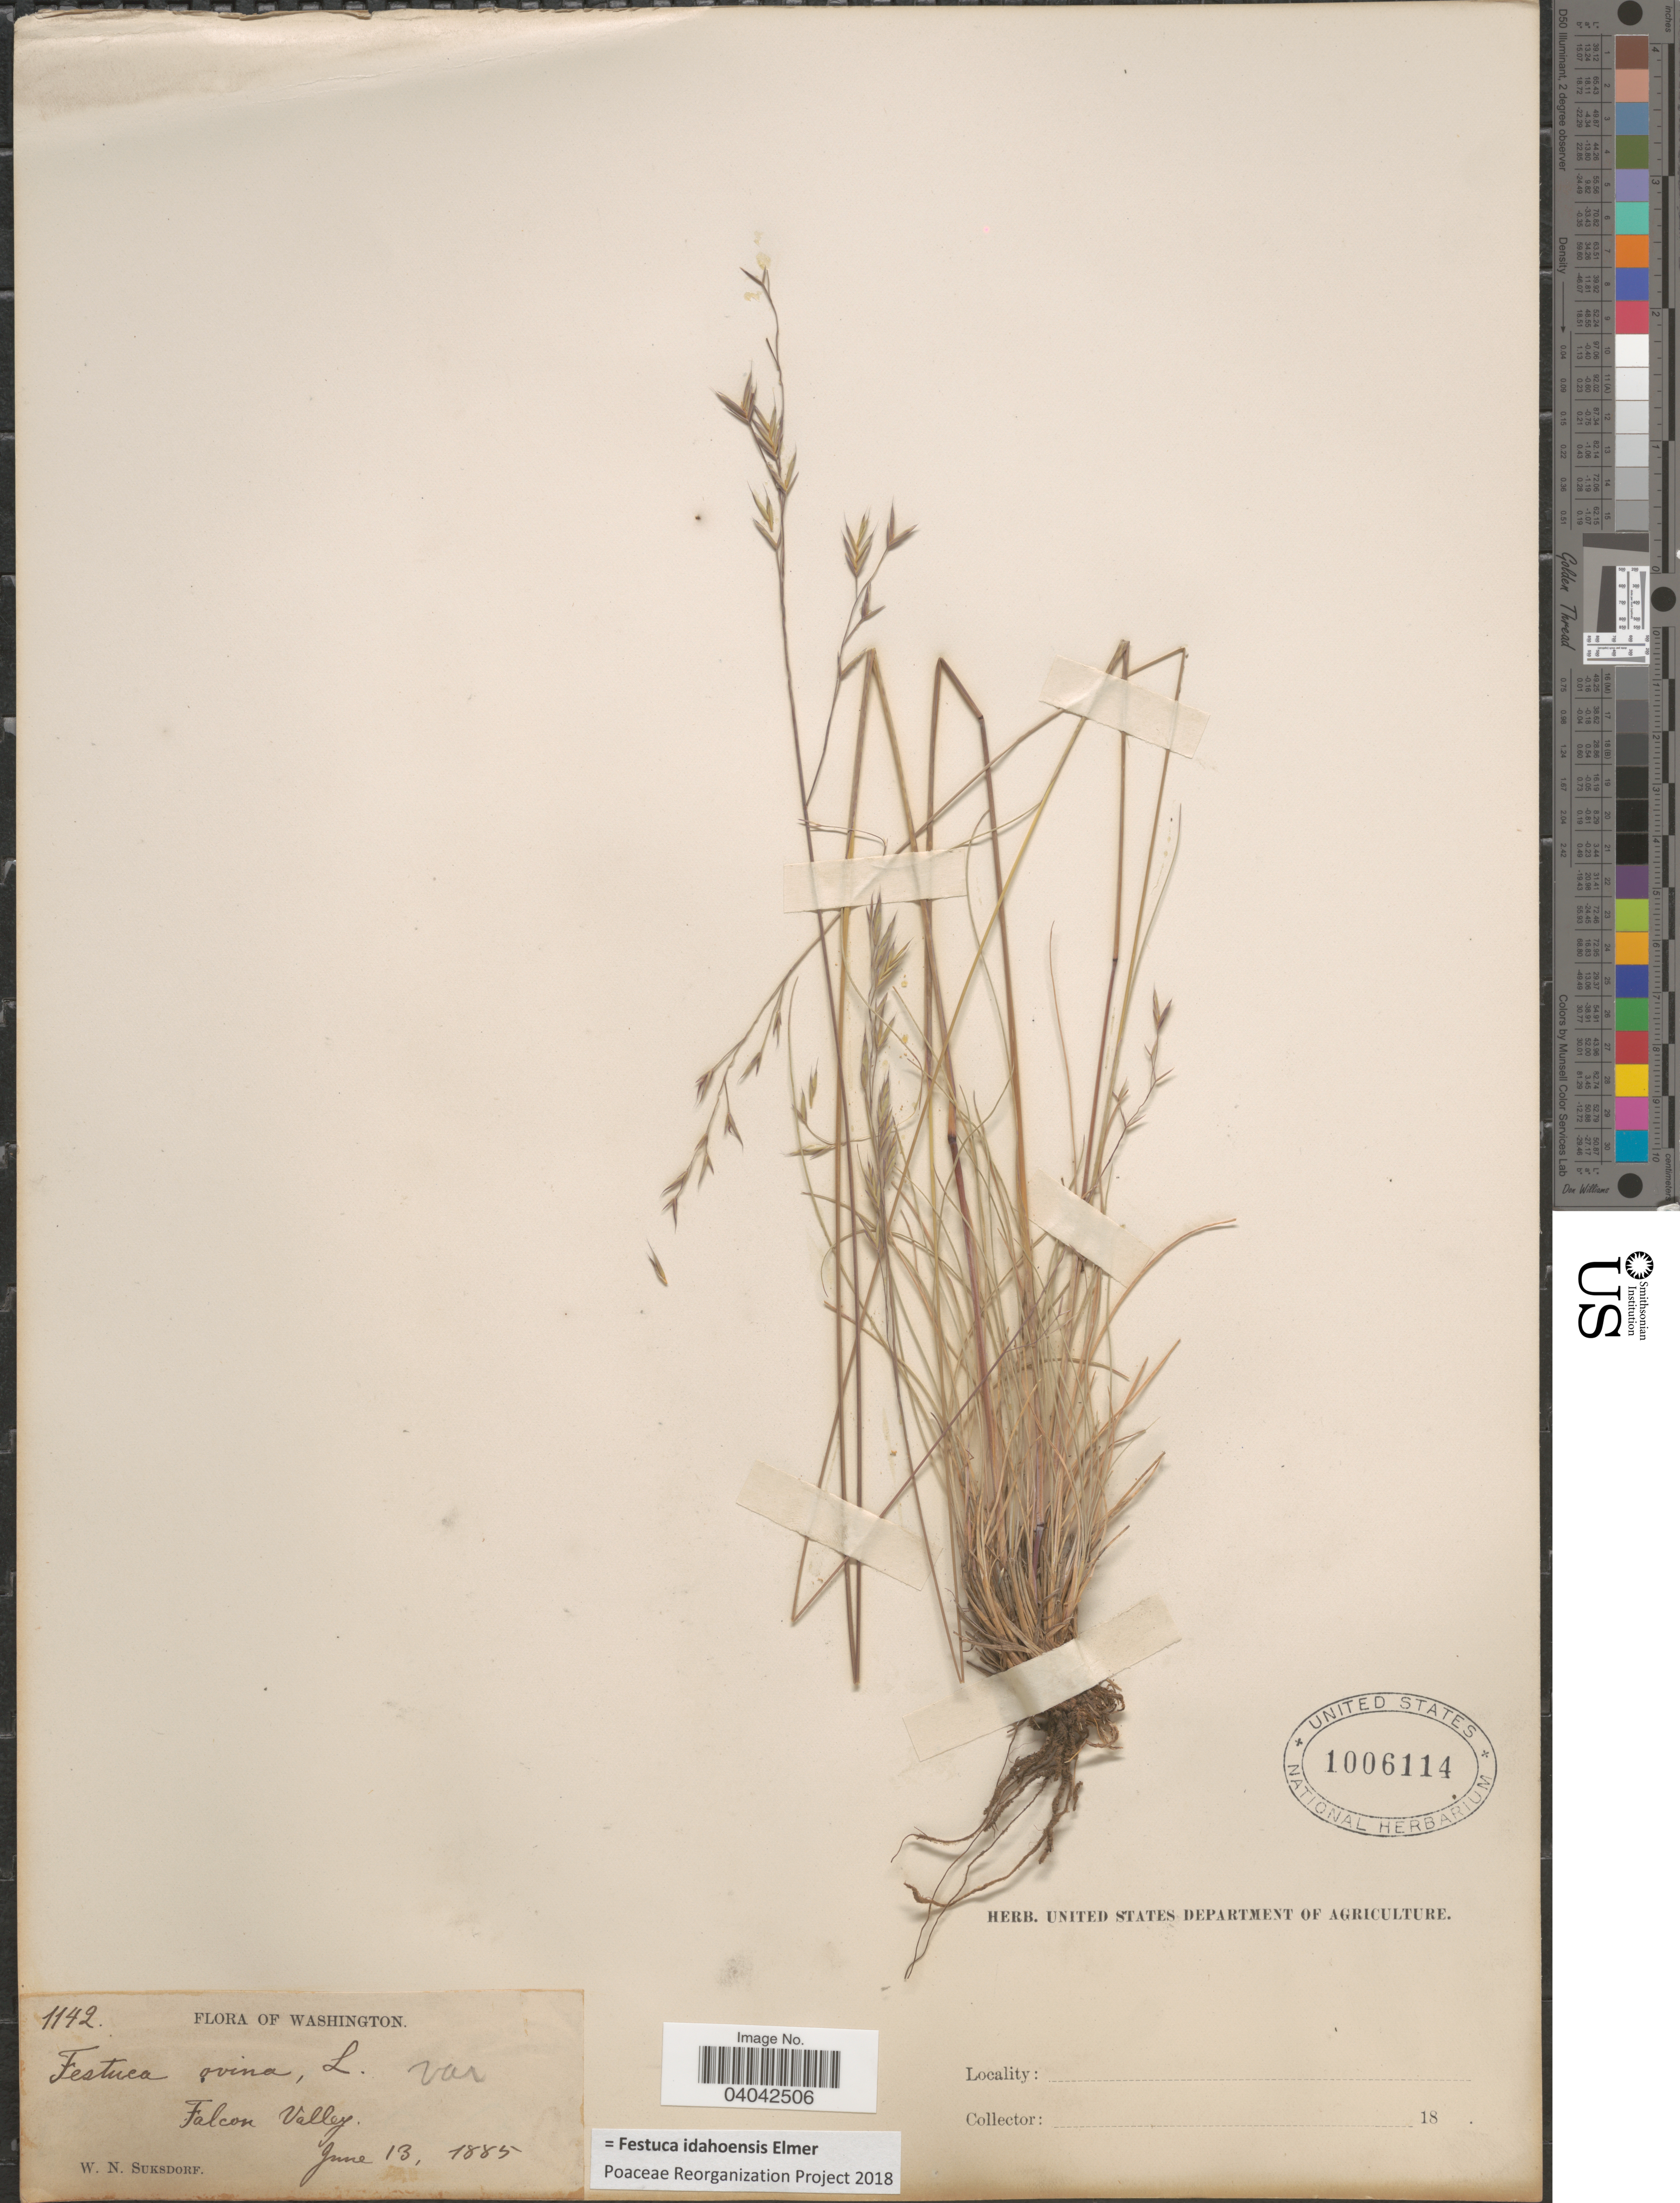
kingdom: Plantae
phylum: Tracheophyta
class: Liliopsida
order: Poales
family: Poaceae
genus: Festuca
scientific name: Festuca idahoensis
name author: Elmer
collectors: W. N. Suksdorf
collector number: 1142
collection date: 1885-06-13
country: United States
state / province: Washington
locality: Falcon Valley.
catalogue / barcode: US 1006114